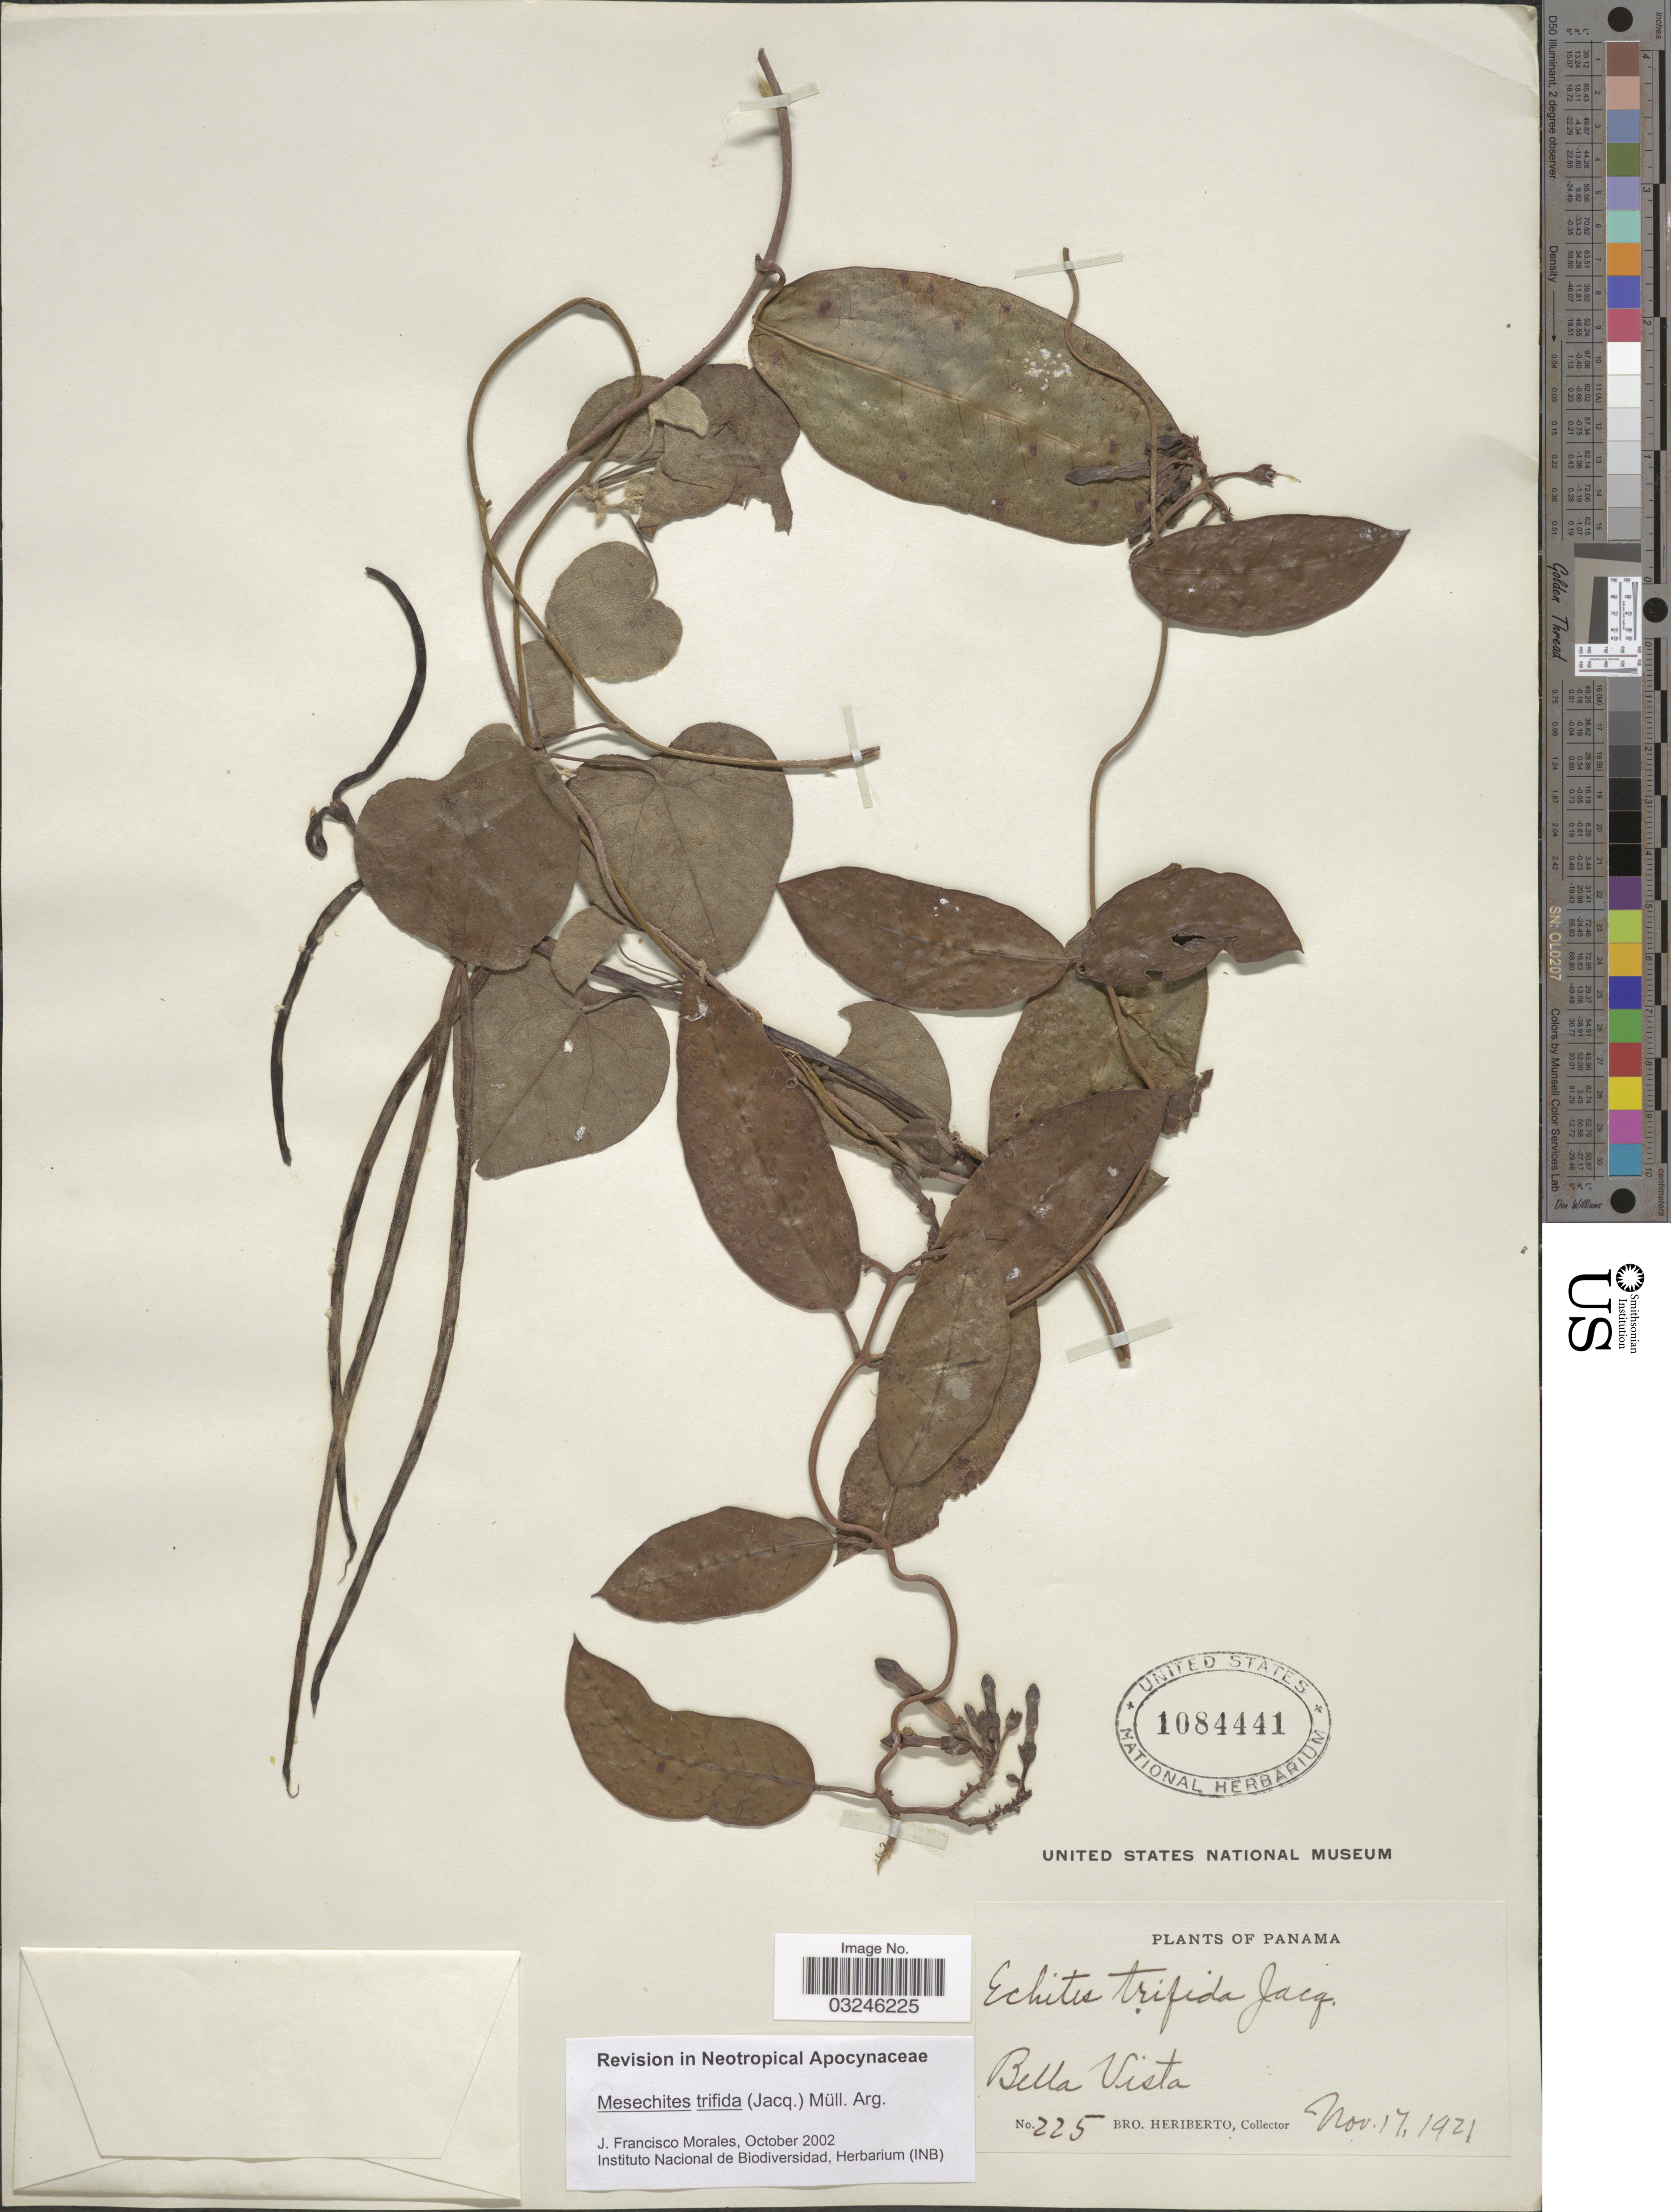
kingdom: Plantae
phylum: Tracheophyta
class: Magnoliopsida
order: Gentianales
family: Apocynaceae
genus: Mesechites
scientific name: Mesechites trifidus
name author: (Jacq.) Müll. Arg.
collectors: B. Heriberto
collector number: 225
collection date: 1921-11-17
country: Panama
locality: Bella Vista.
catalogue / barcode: US 1084441